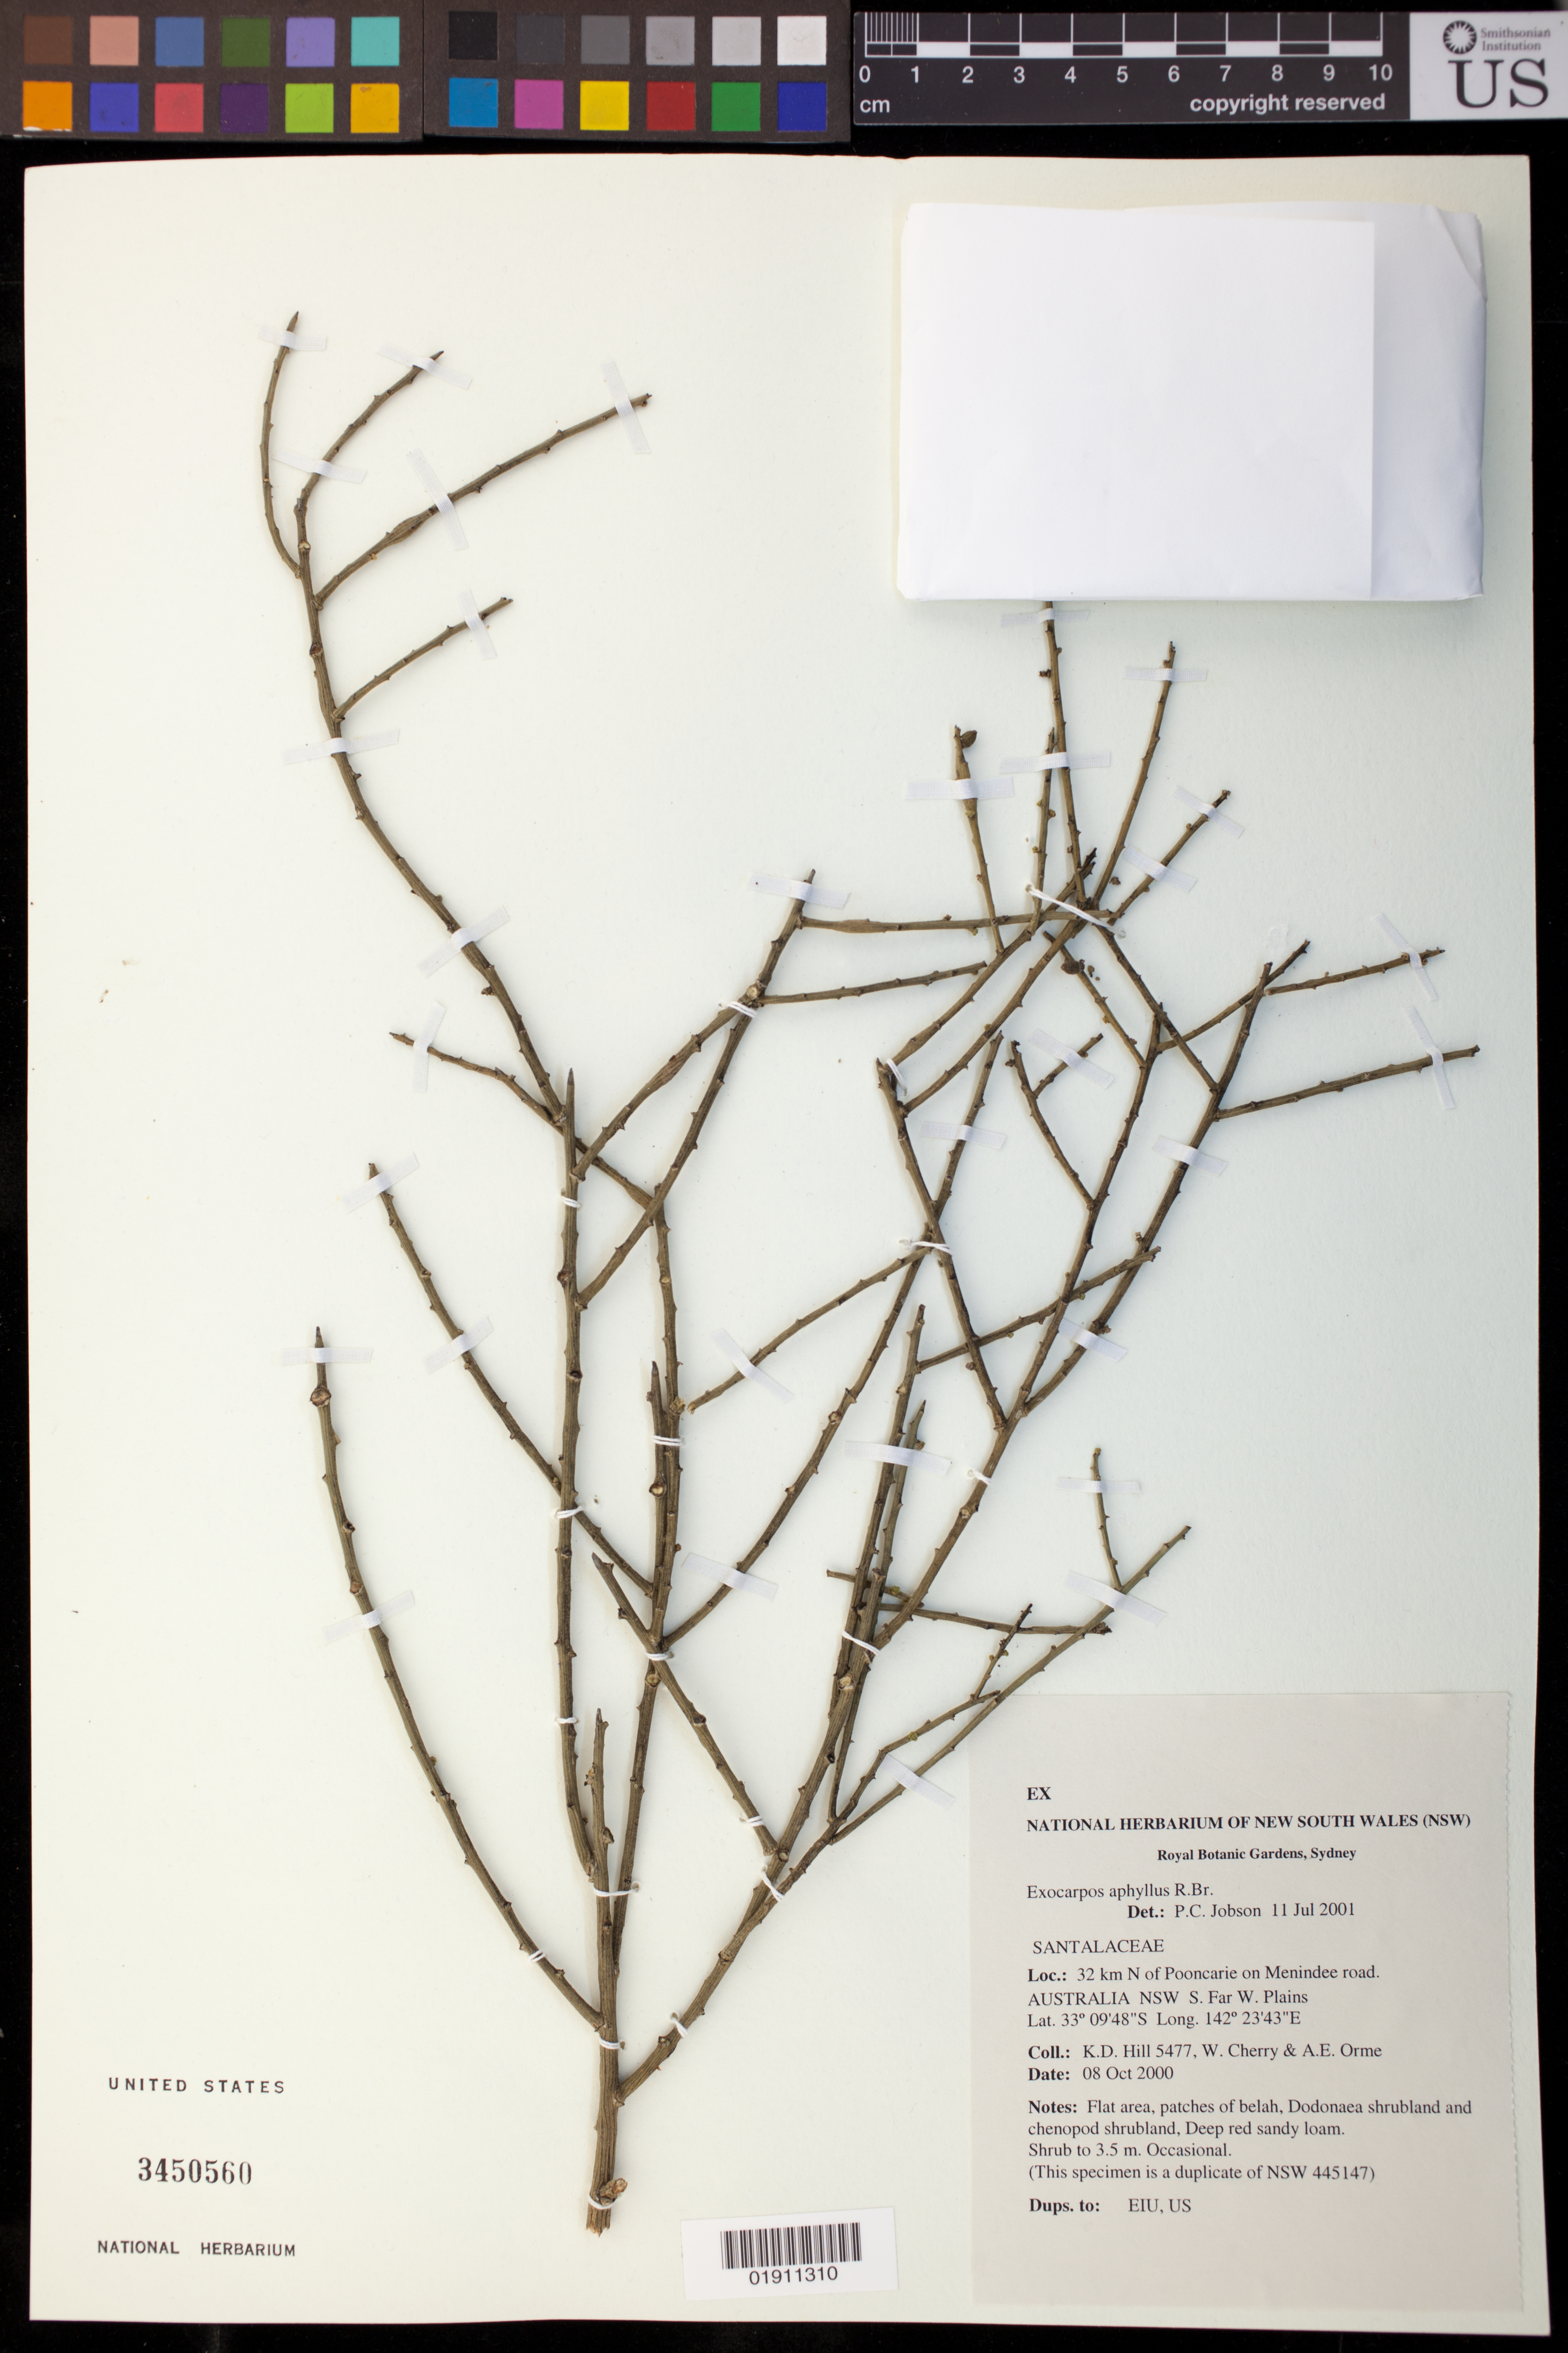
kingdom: Plantae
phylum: Tracheophyta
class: Magnoliopsida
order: Santalales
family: Santalaceae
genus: Exocarpos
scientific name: Exocarpos aphyllus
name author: R. Br.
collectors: K. D. Hill, W. A. Cherry & A. Orme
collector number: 5477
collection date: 2000-10-08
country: Australia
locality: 32 km N of Pooncarie on Menindee road. S. Far W. Plains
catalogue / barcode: US 3450560